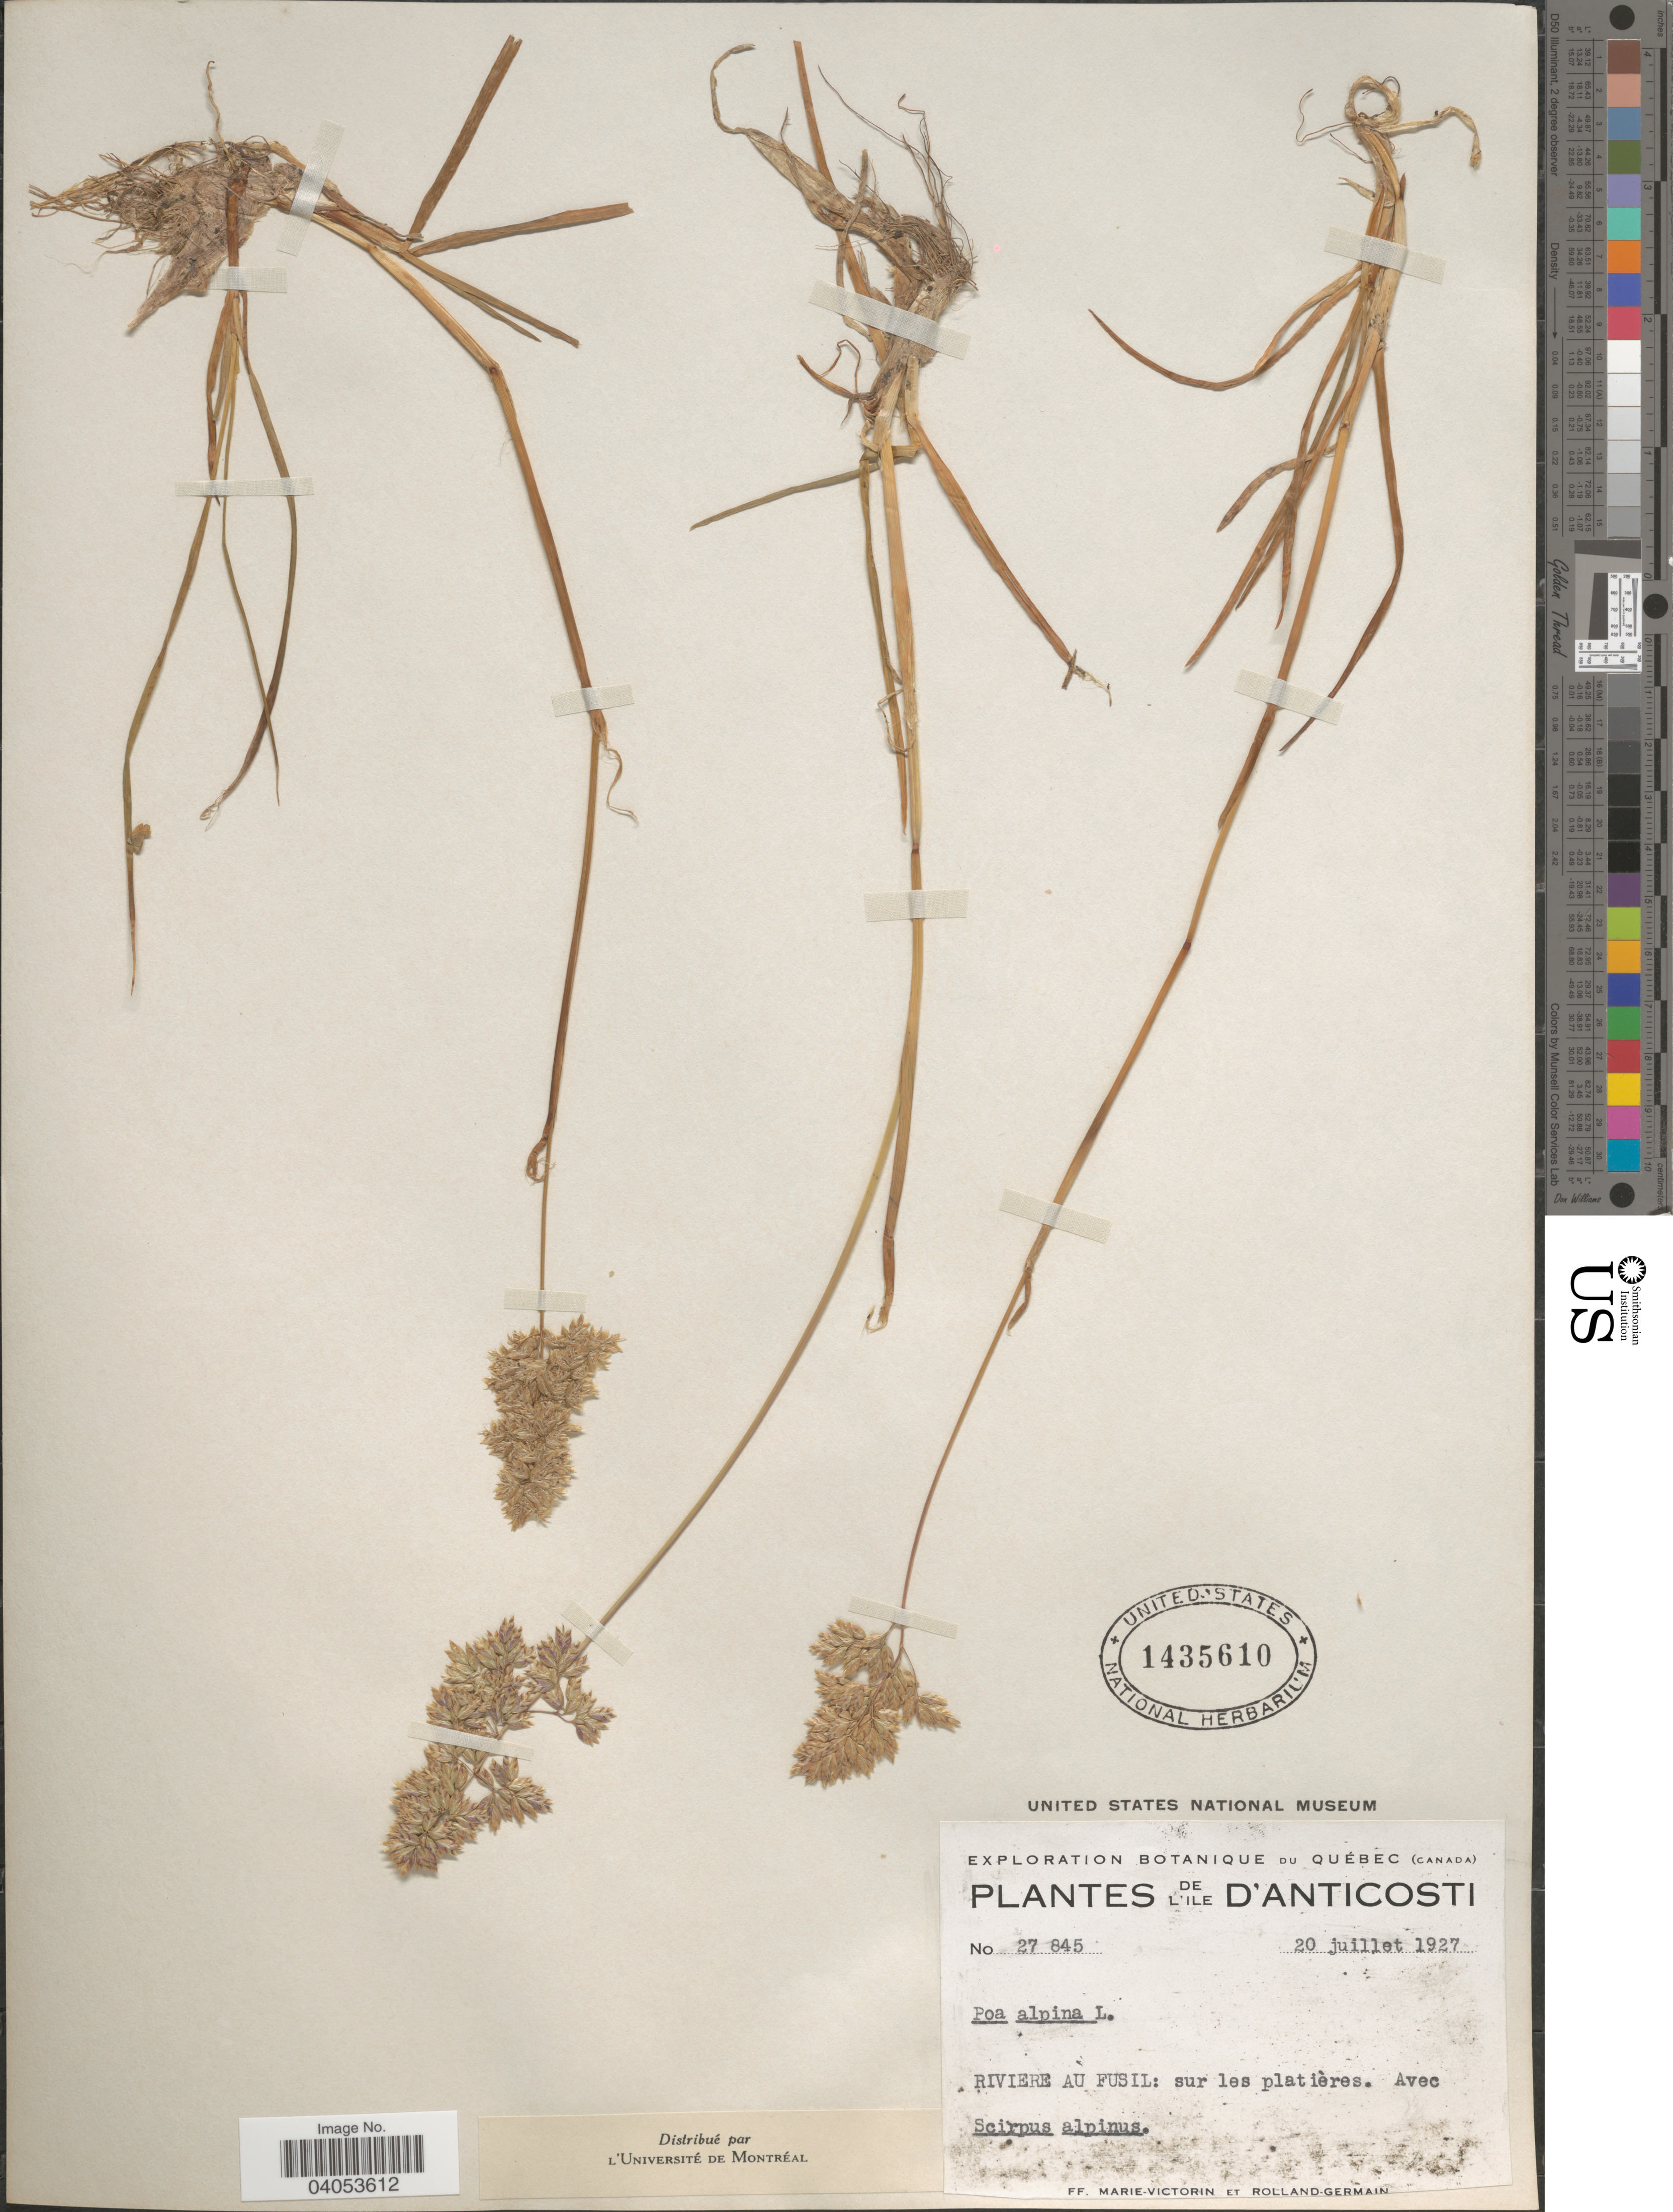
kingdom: Plantae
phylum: Tracheophyta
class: Liliopsida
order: Poales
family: Poaceae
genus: Poa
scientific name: Poa alpina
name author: L.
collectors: F. Marie-Victorin & Rolland-Germain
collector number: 27845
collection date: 1927-07-20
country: Canada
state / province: Quebec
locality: L'Ile D'Anticosti. Riviere au Fusil.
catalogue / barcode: US 1435610